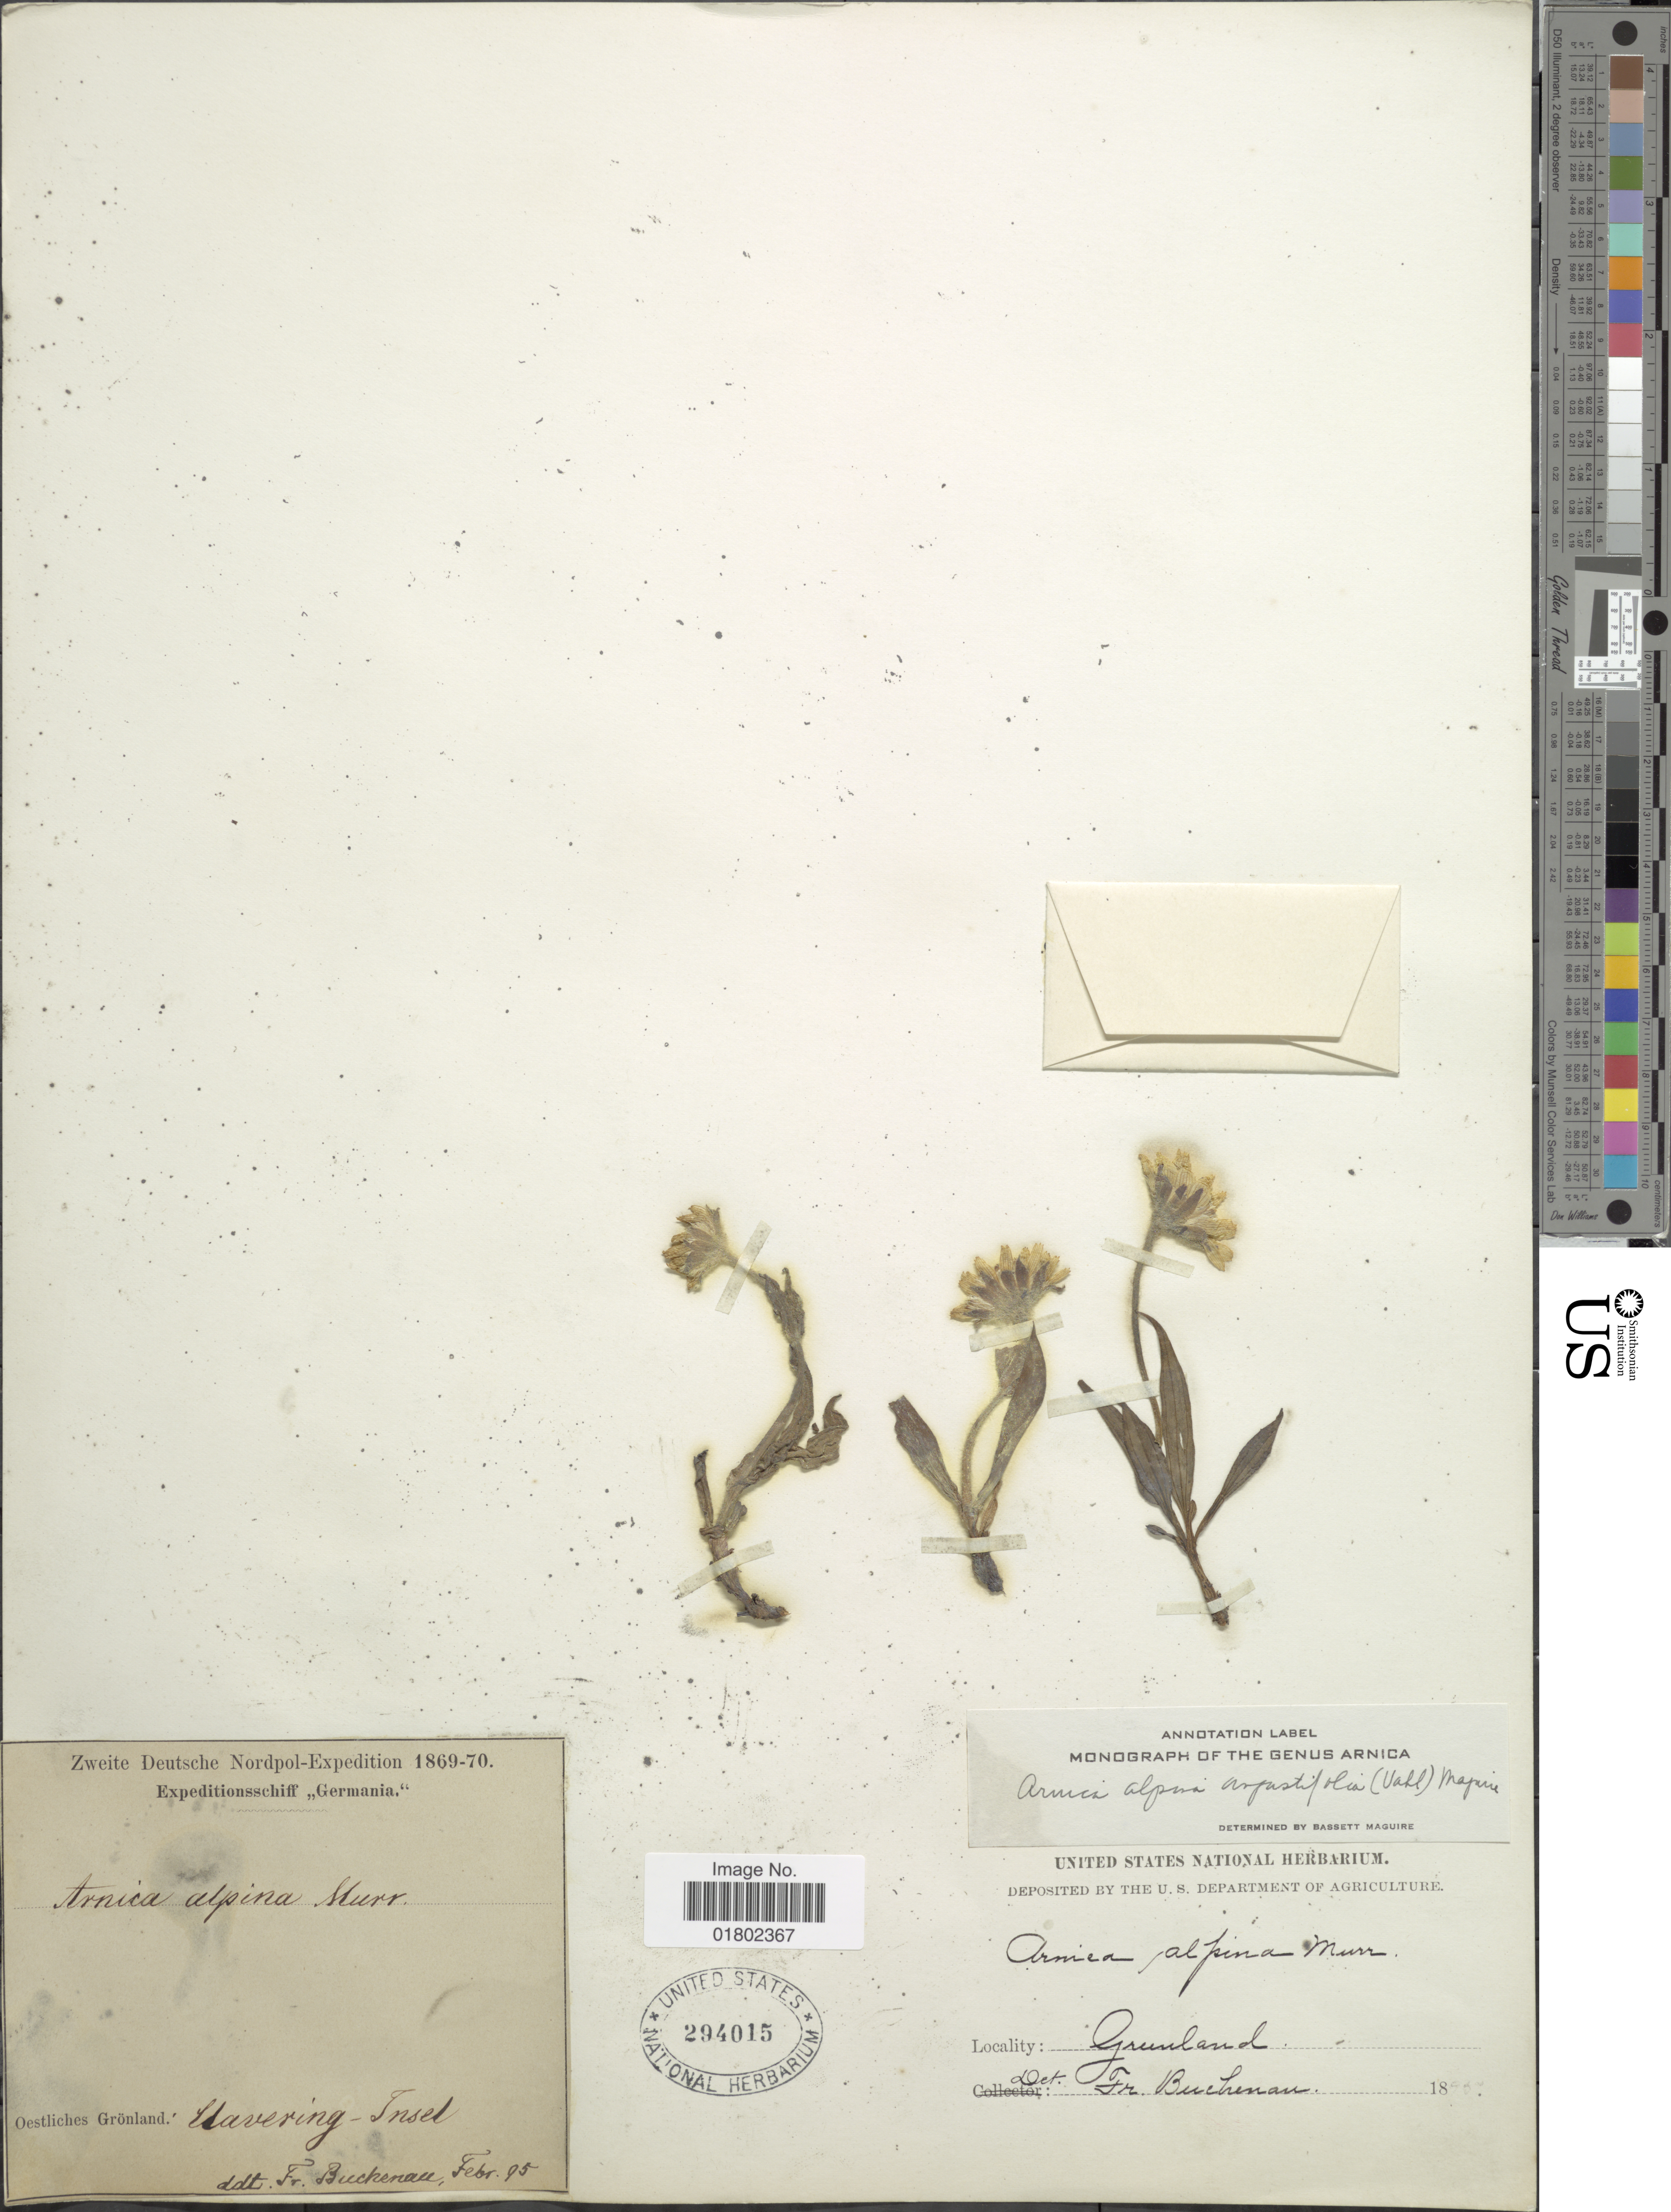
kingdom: Plantae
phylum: Tracheophyta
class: Magnoliopsida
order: Asterales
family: Asteraceae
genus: Arnica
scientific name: Arnica alpina var. angustifolia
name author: (Vahl) Maguire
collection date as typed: Transcribed d/m/y: /2/95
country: Greenland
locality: Oestliches Gronland: Llavering-Insel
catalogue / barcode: US 294015